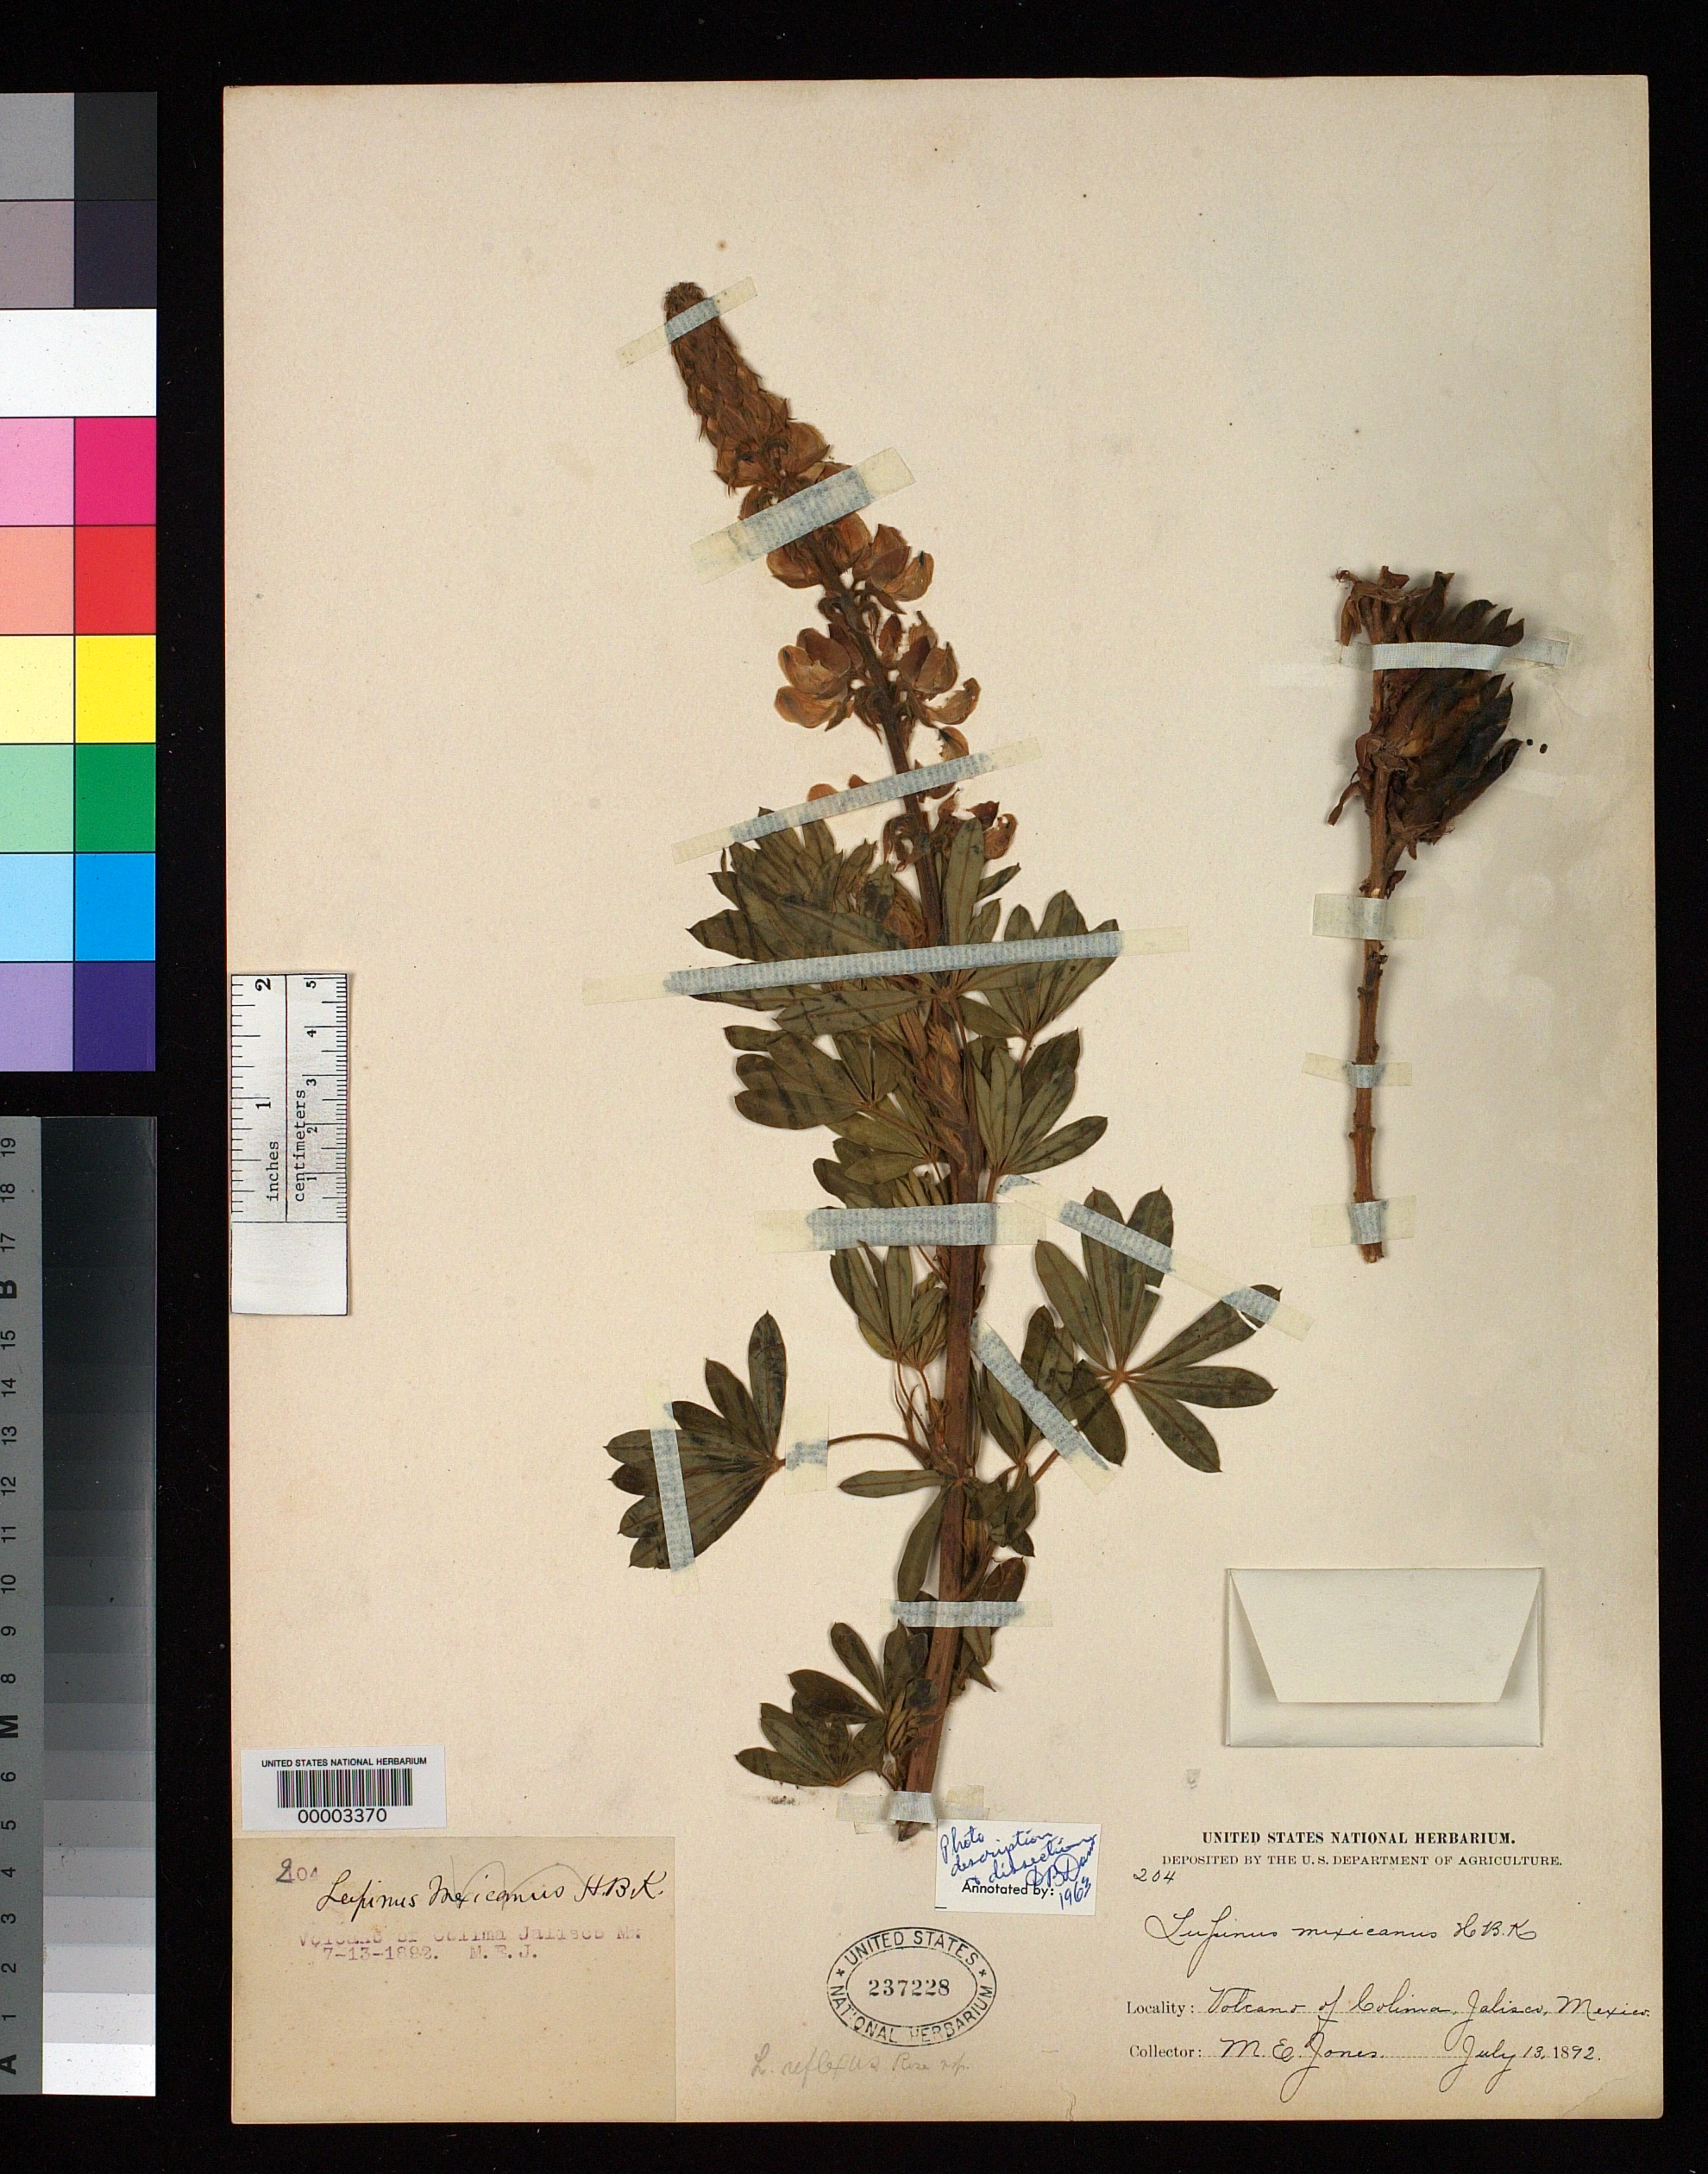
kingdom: Plantae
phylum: Tracheophyta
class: Magnoliopsida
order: Fabales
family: Fabaceae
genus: Lupinus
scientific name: Lupinus reflexus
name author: Rose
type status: Holotype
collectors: M. E. Jones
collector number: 204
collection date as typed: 13 Jul 1892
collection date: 1892-07-13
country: Mexico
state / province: Jalisco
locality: Colima Volcano.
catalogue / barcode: US 237228